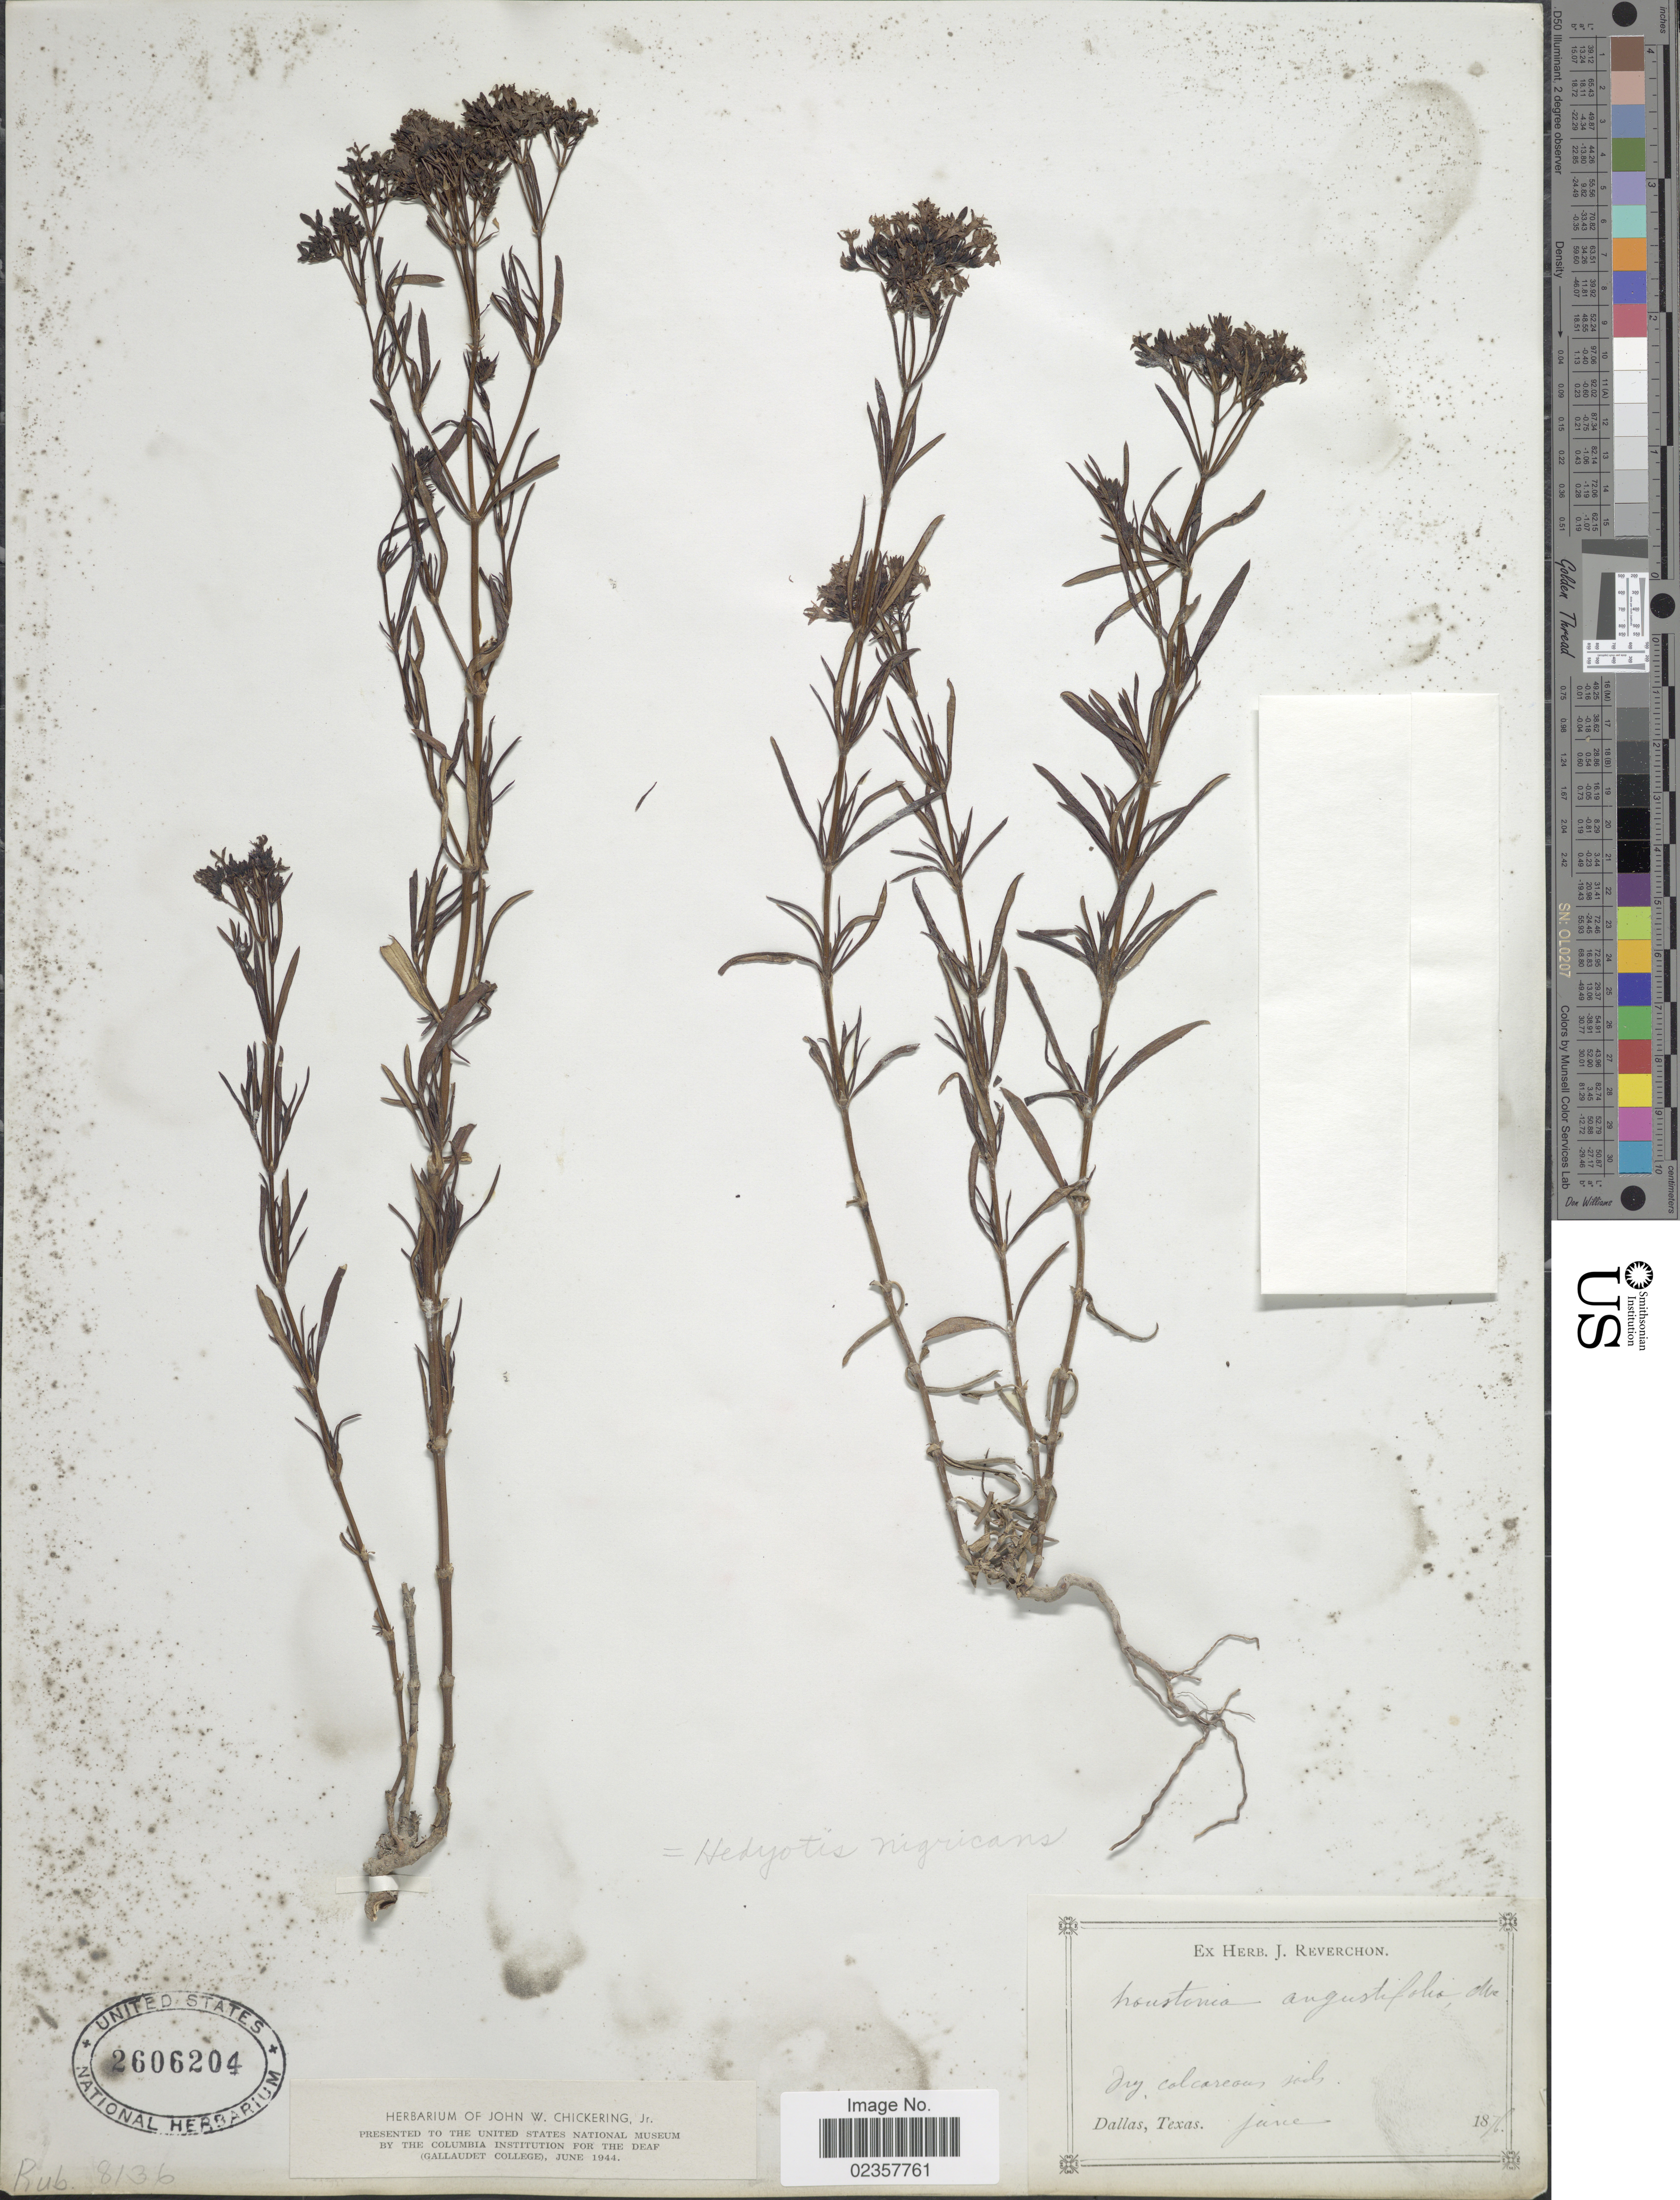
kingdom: Plantae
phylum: Tracheophyta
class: Magnoliopsida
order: Gentianales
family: Rubiaceae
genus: Houstonia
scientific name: Houstonia nigricans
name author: (Lam.) Fernald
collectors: ex herb. J. Reverchon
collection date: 1876-06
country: United States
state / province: Texas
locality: Dallas, Texas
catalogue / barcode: US 2606204